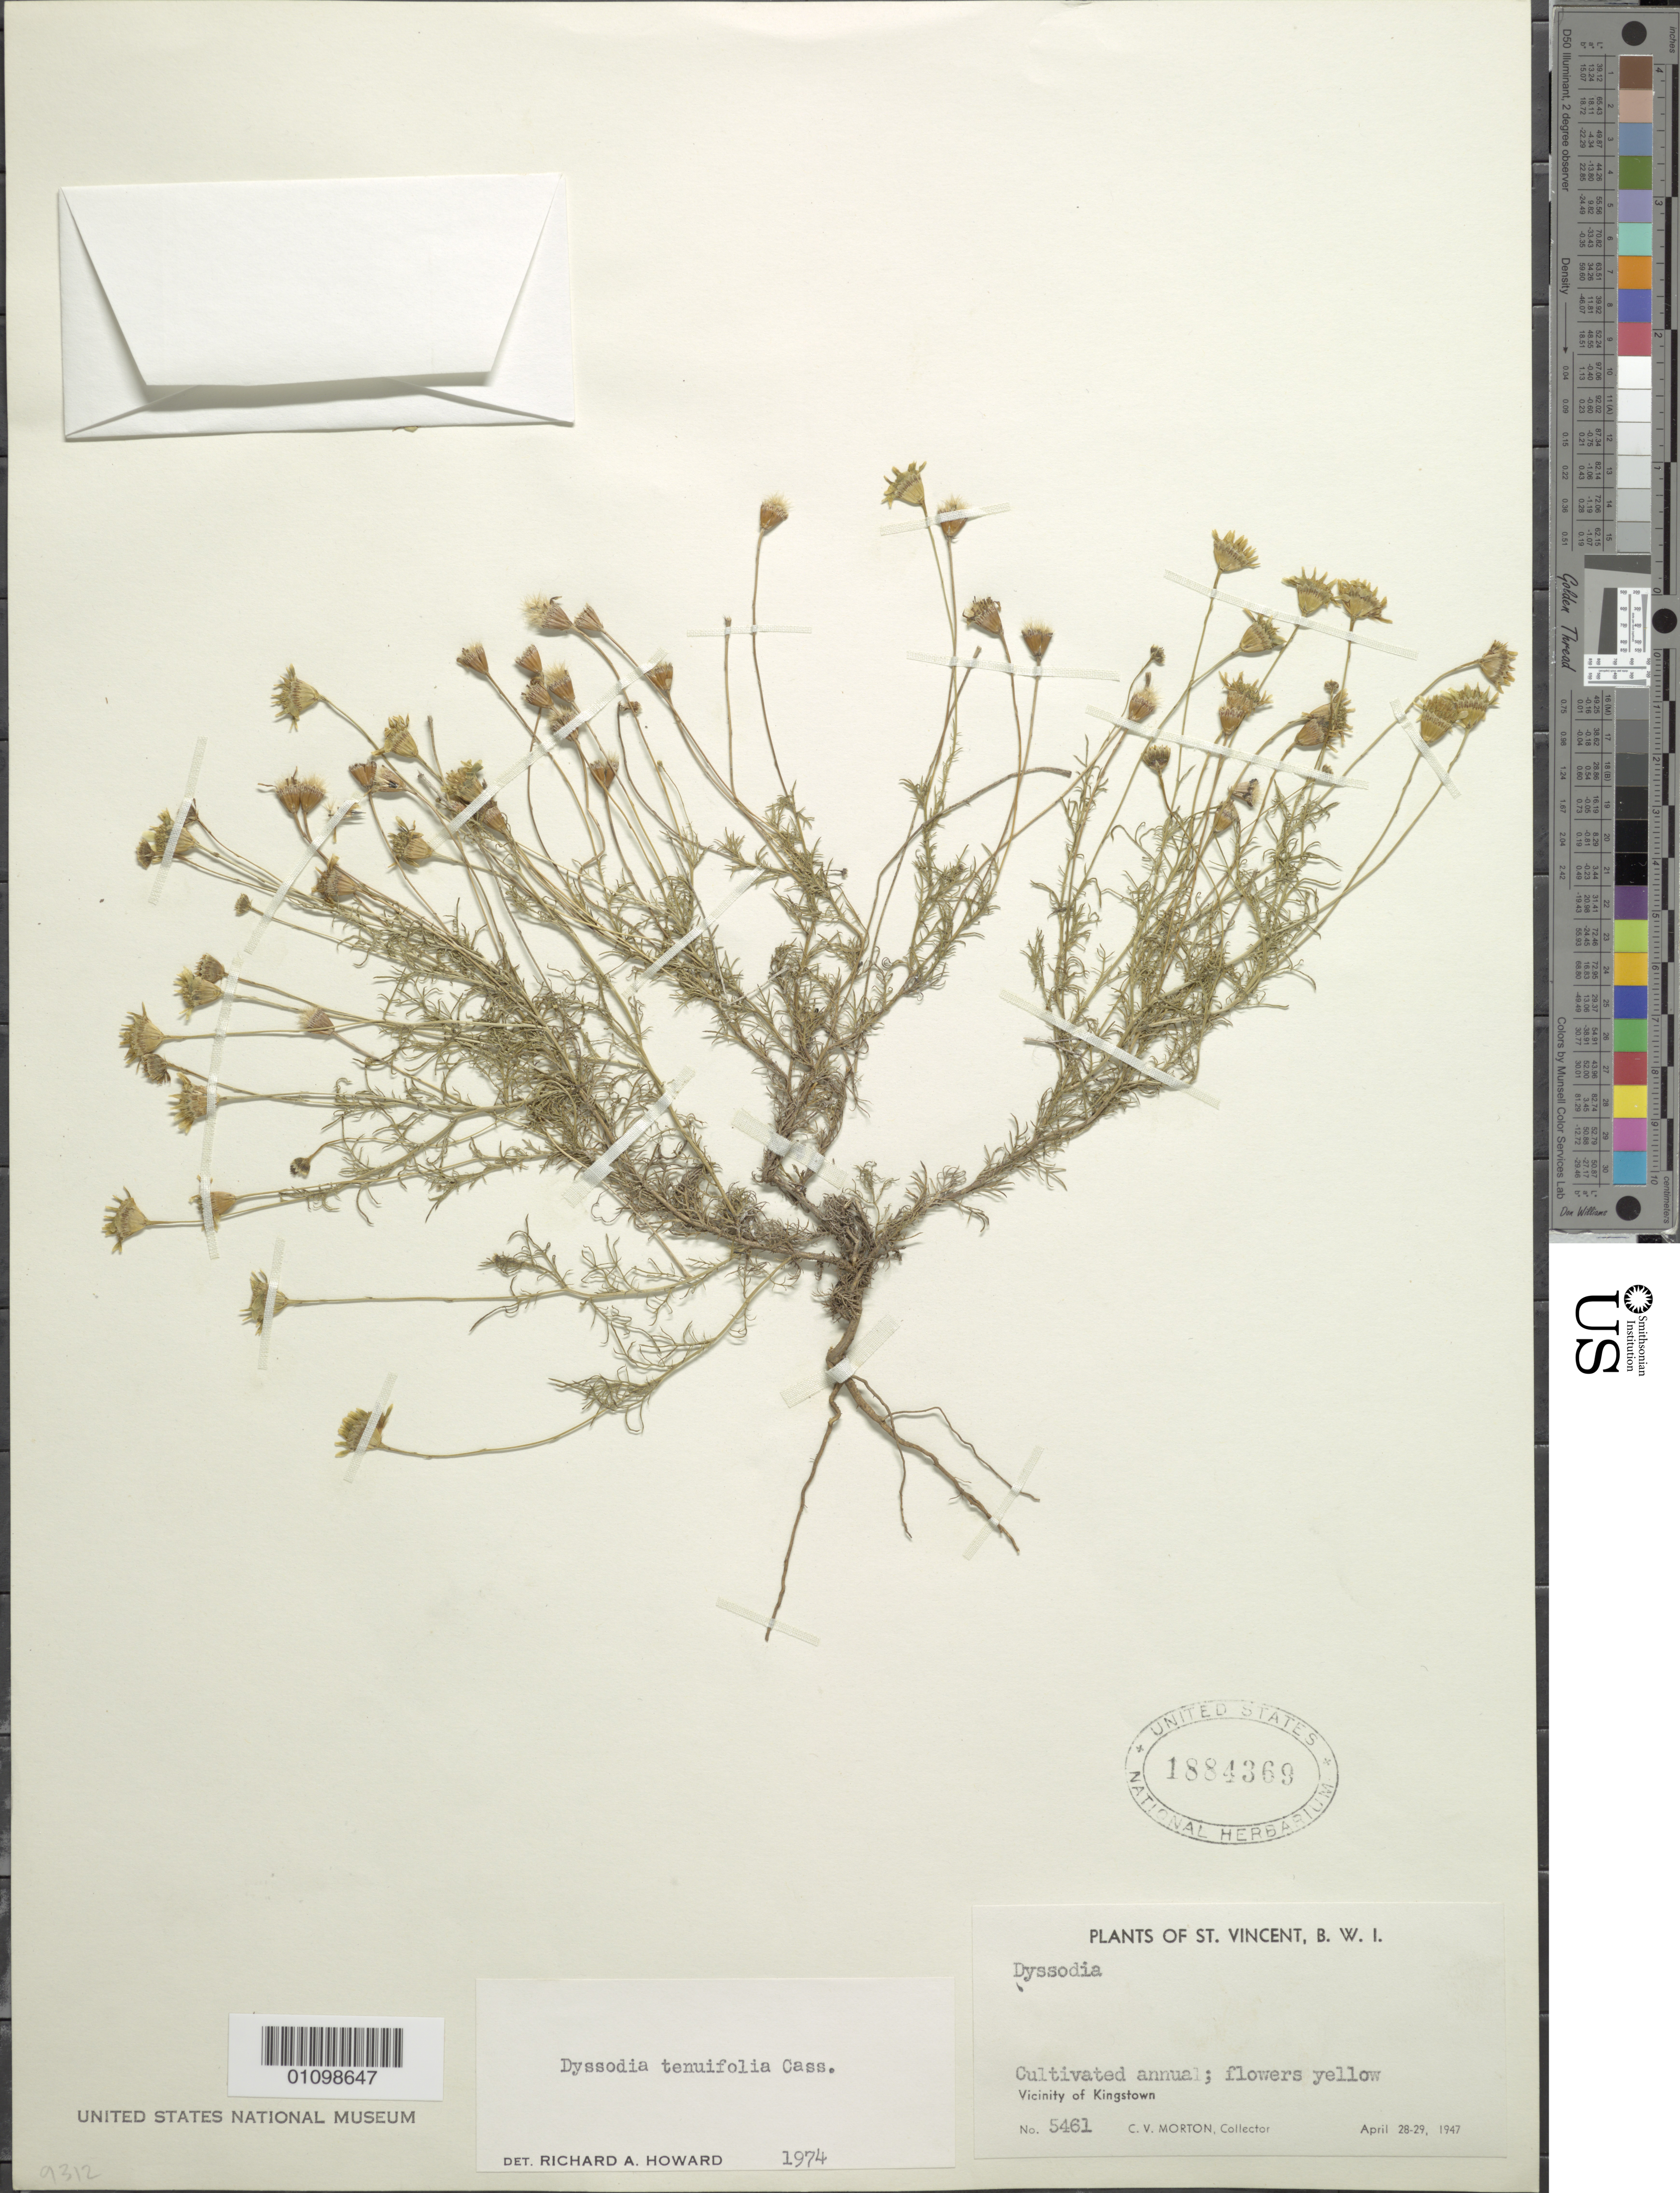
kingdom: Plantae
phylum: Tracheophyta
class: Magnoliopsida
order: Asterales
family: Asteraceae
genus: Thymophylla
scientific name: Thymophylla tenuifolia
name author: (Cass.) Rydb.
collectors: C. V. Morton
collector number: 5461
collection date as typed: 28 Apr 1947 to 29 Apr 1947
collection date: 1947-04-28/1947-04-29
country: St. Vincent - Grenadines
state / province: Saint George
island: St. Vincent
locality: Vicinity of Kingstown.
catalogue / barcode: US 1884369